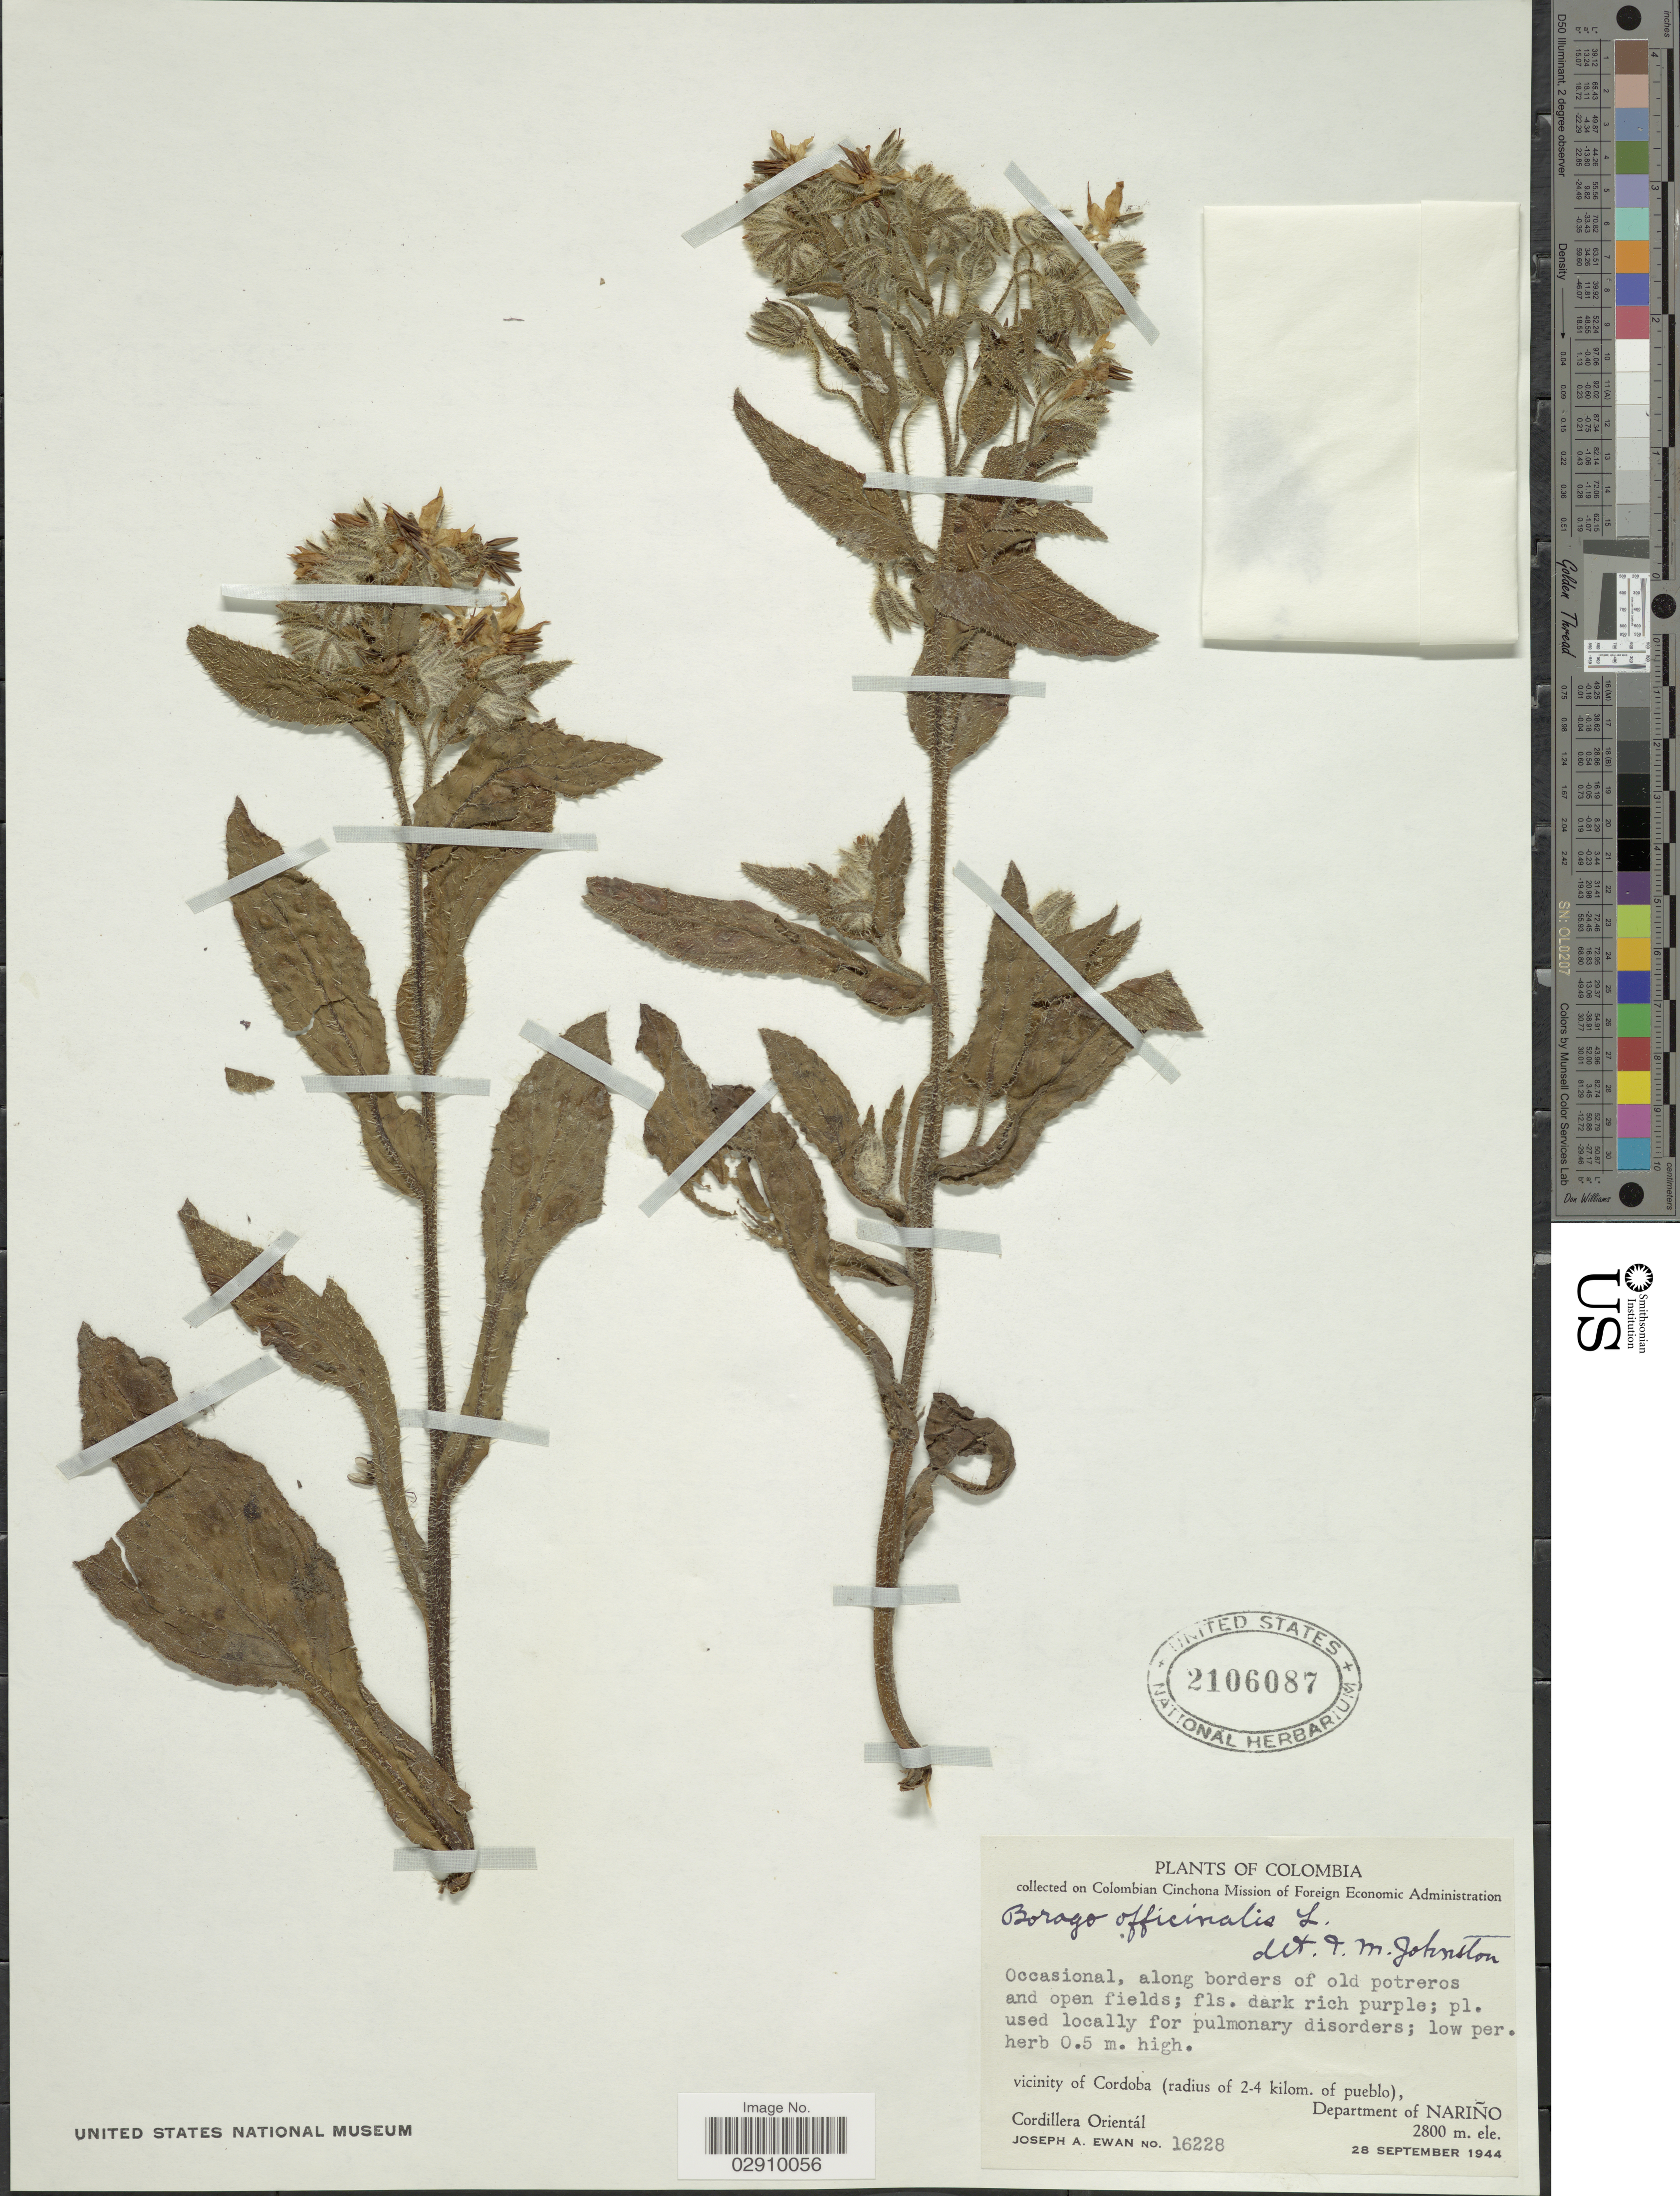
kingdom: Plantae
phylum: Tracheophyta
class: Magnoliopsida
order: Boraginales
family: Boraginaceae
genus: Borago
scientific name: Borago officinalis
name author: L.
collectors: J. A. Ewan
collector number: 16228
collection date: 1944-09-28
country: Colombia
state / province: Nariño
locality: Vicinity of Cordoba (radius of 2-4 kilom. of pueblo) Department of Nariño, Cordillera Orientál.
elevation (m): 2800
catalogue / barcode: US 2106087